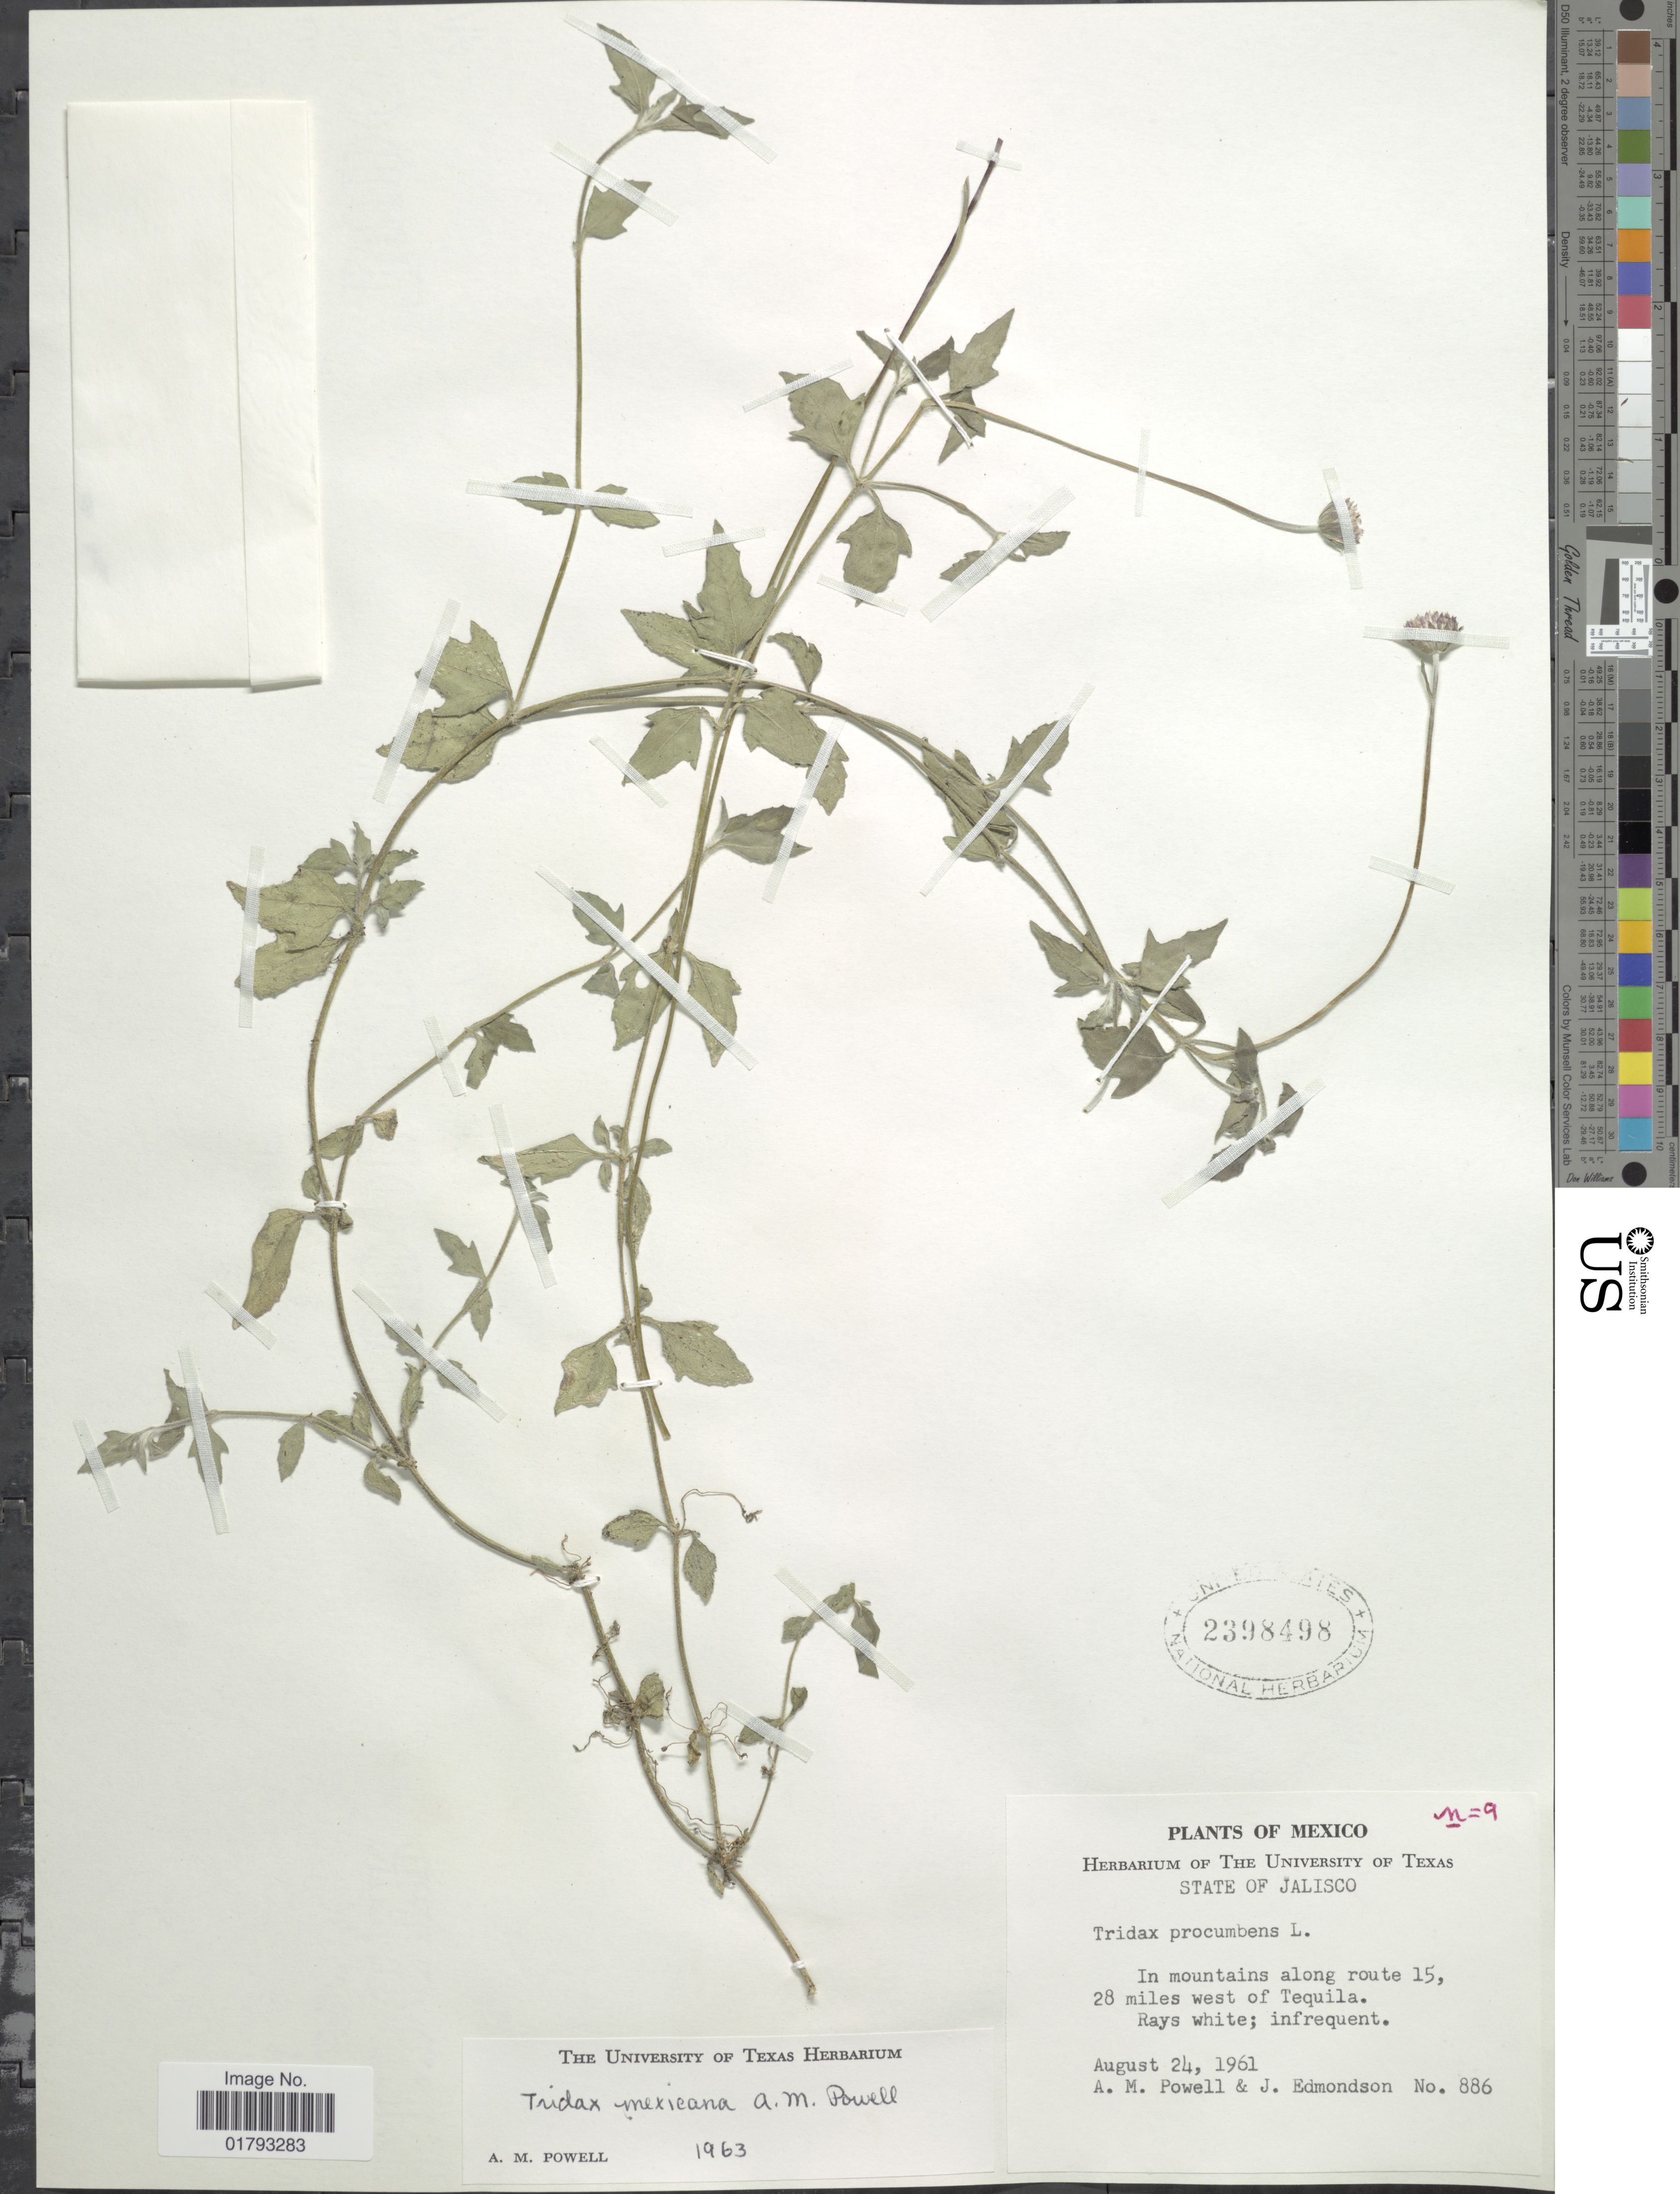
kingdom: Plantae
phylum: Tracheophyta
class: Magnoliopsida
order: Asterales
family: Asteraceae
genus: Tridax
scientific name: Tridax mexicana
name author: A.M. Powell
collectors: A. M. Powell & J. Edmondson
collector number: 886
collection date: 1961-08-24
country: Mexico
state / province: Jalisco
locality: State of Jalisco, In mountains along route 15, 28 miles west of Tequila.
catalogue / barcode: US 2398498